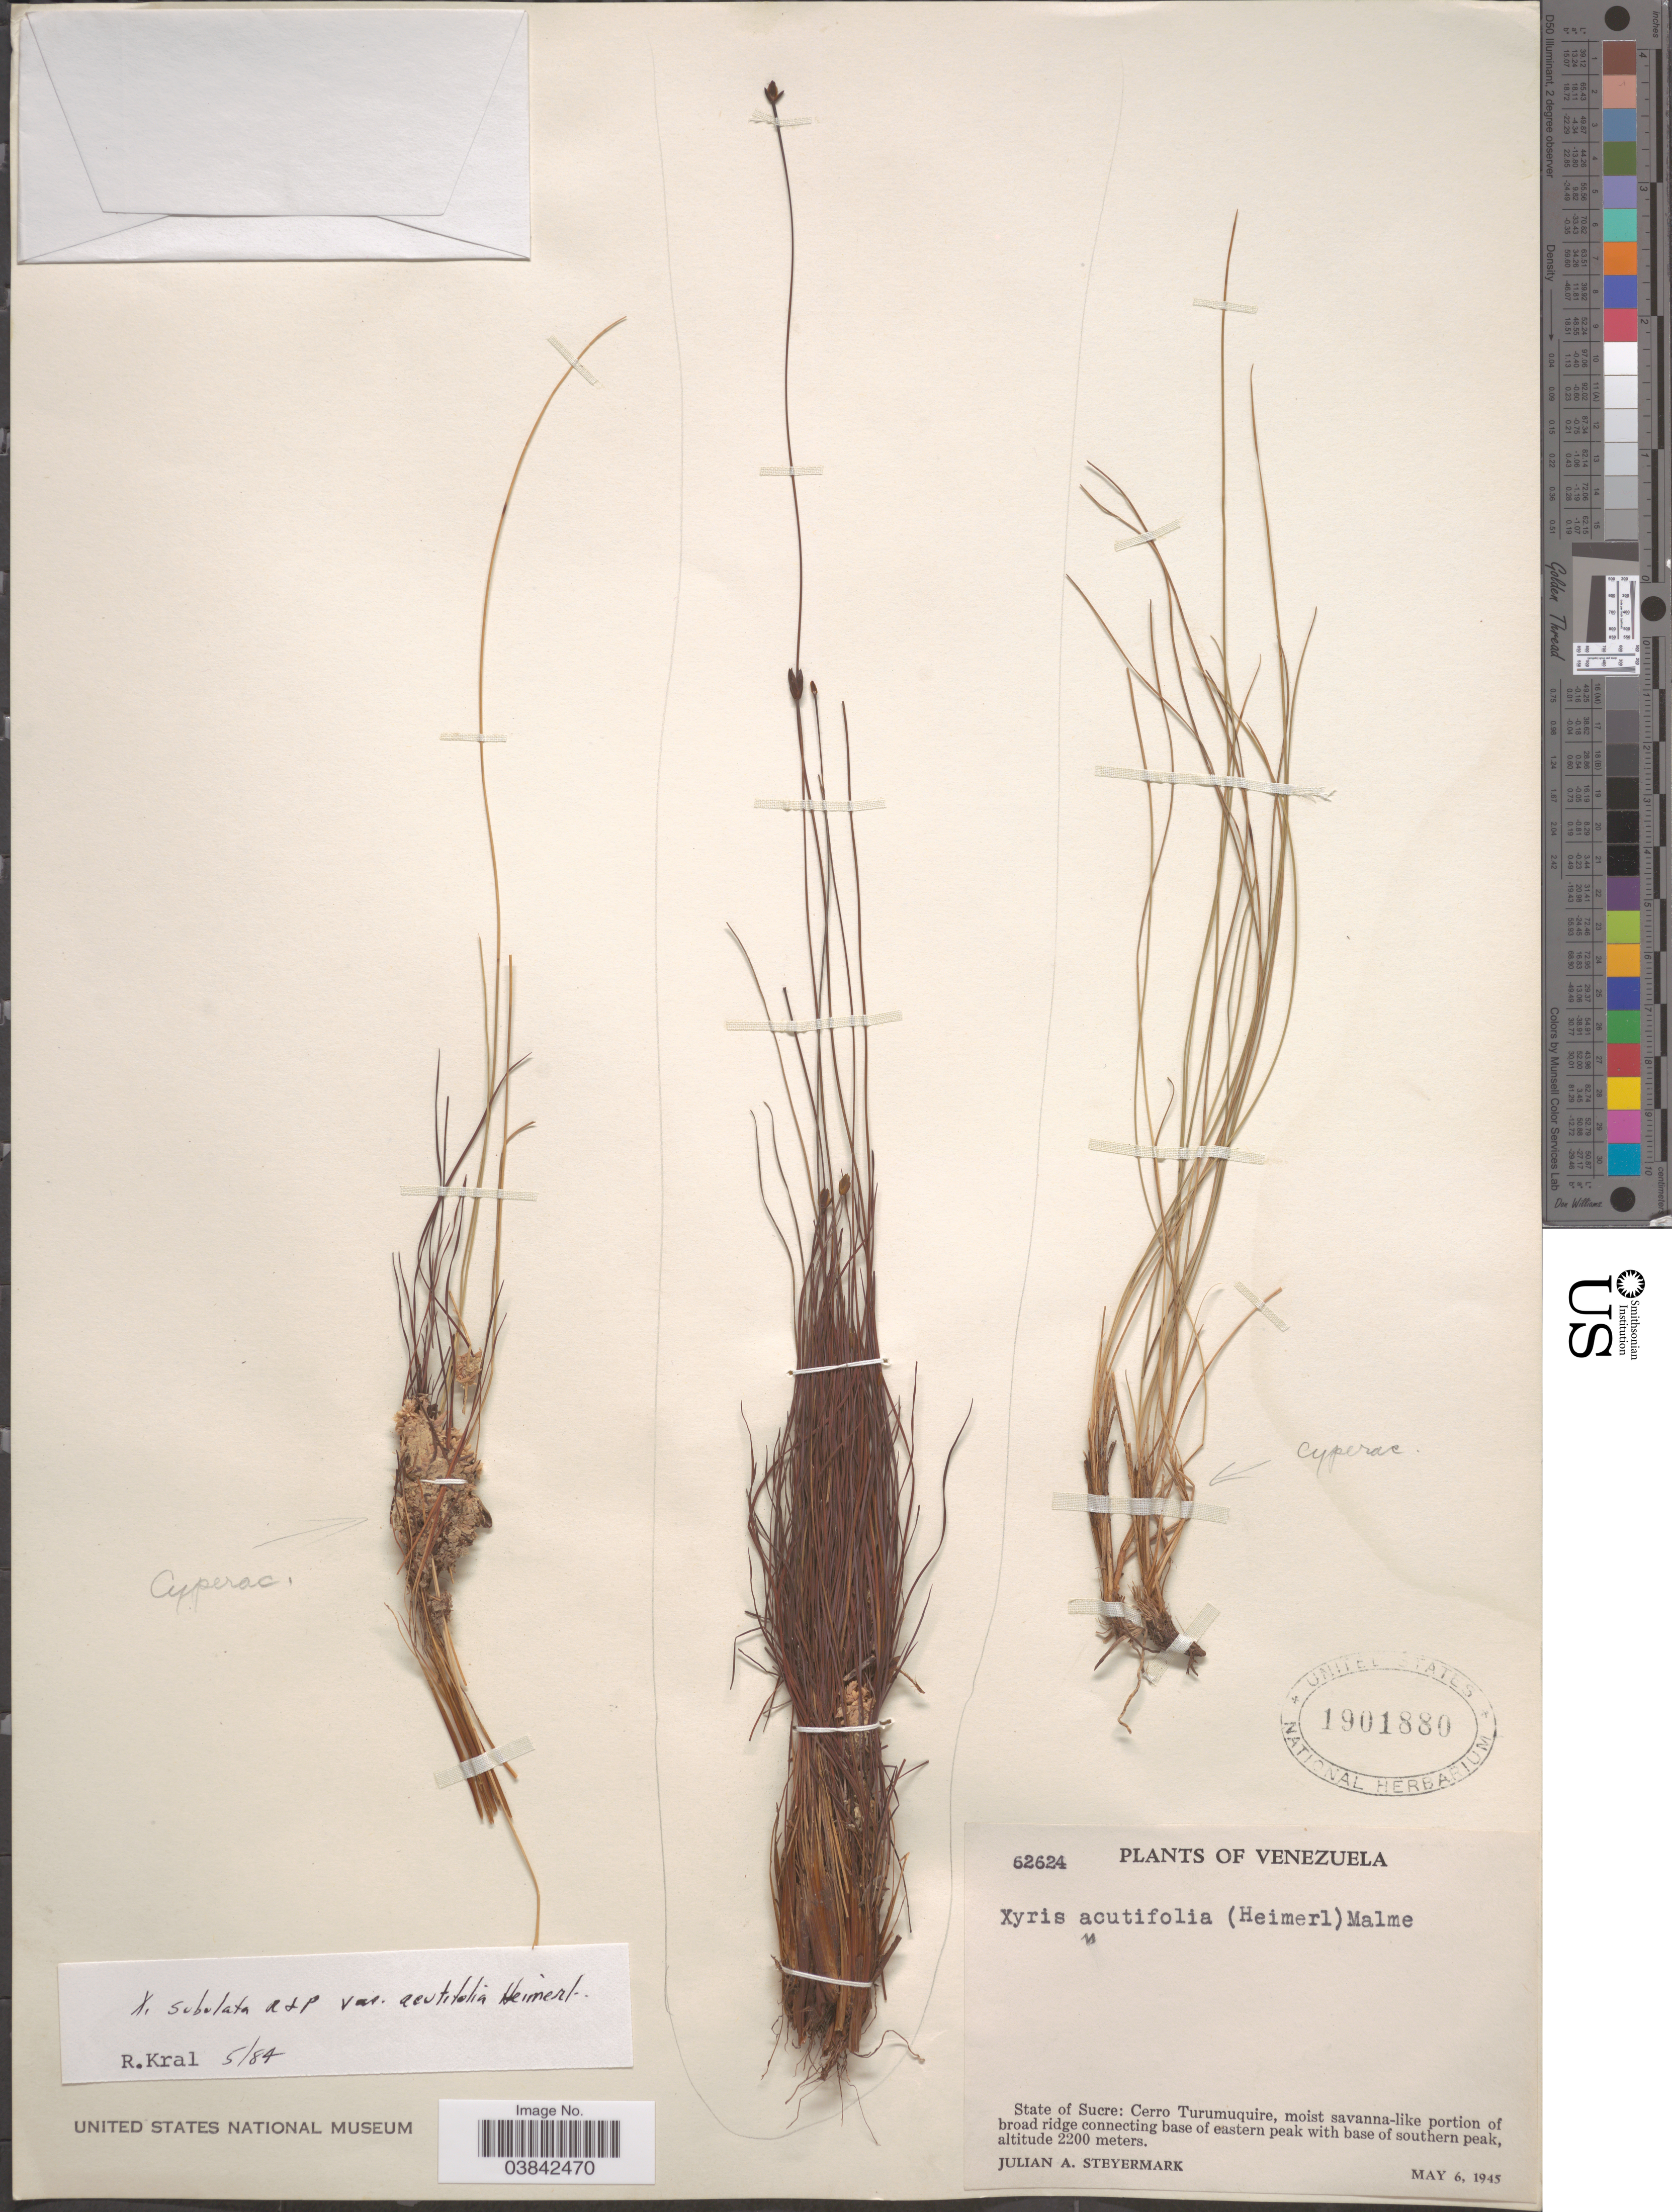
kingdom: Plantae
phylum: Tracheophyta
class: Liliopsida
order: Poales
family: Xyridaceae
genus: Xyris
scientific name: Xyris subulata var. acutifolia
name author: Ruiz & Pav.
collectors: J. Steyermark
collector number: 62624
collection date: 1945-05-05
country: Venezuela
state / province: Sucre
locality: Cerro Turumuquire, moist savanna-like portion of broad ridge connecting base of eastern peak with base of southern peak.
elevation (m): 2200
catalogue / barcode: US 1901880